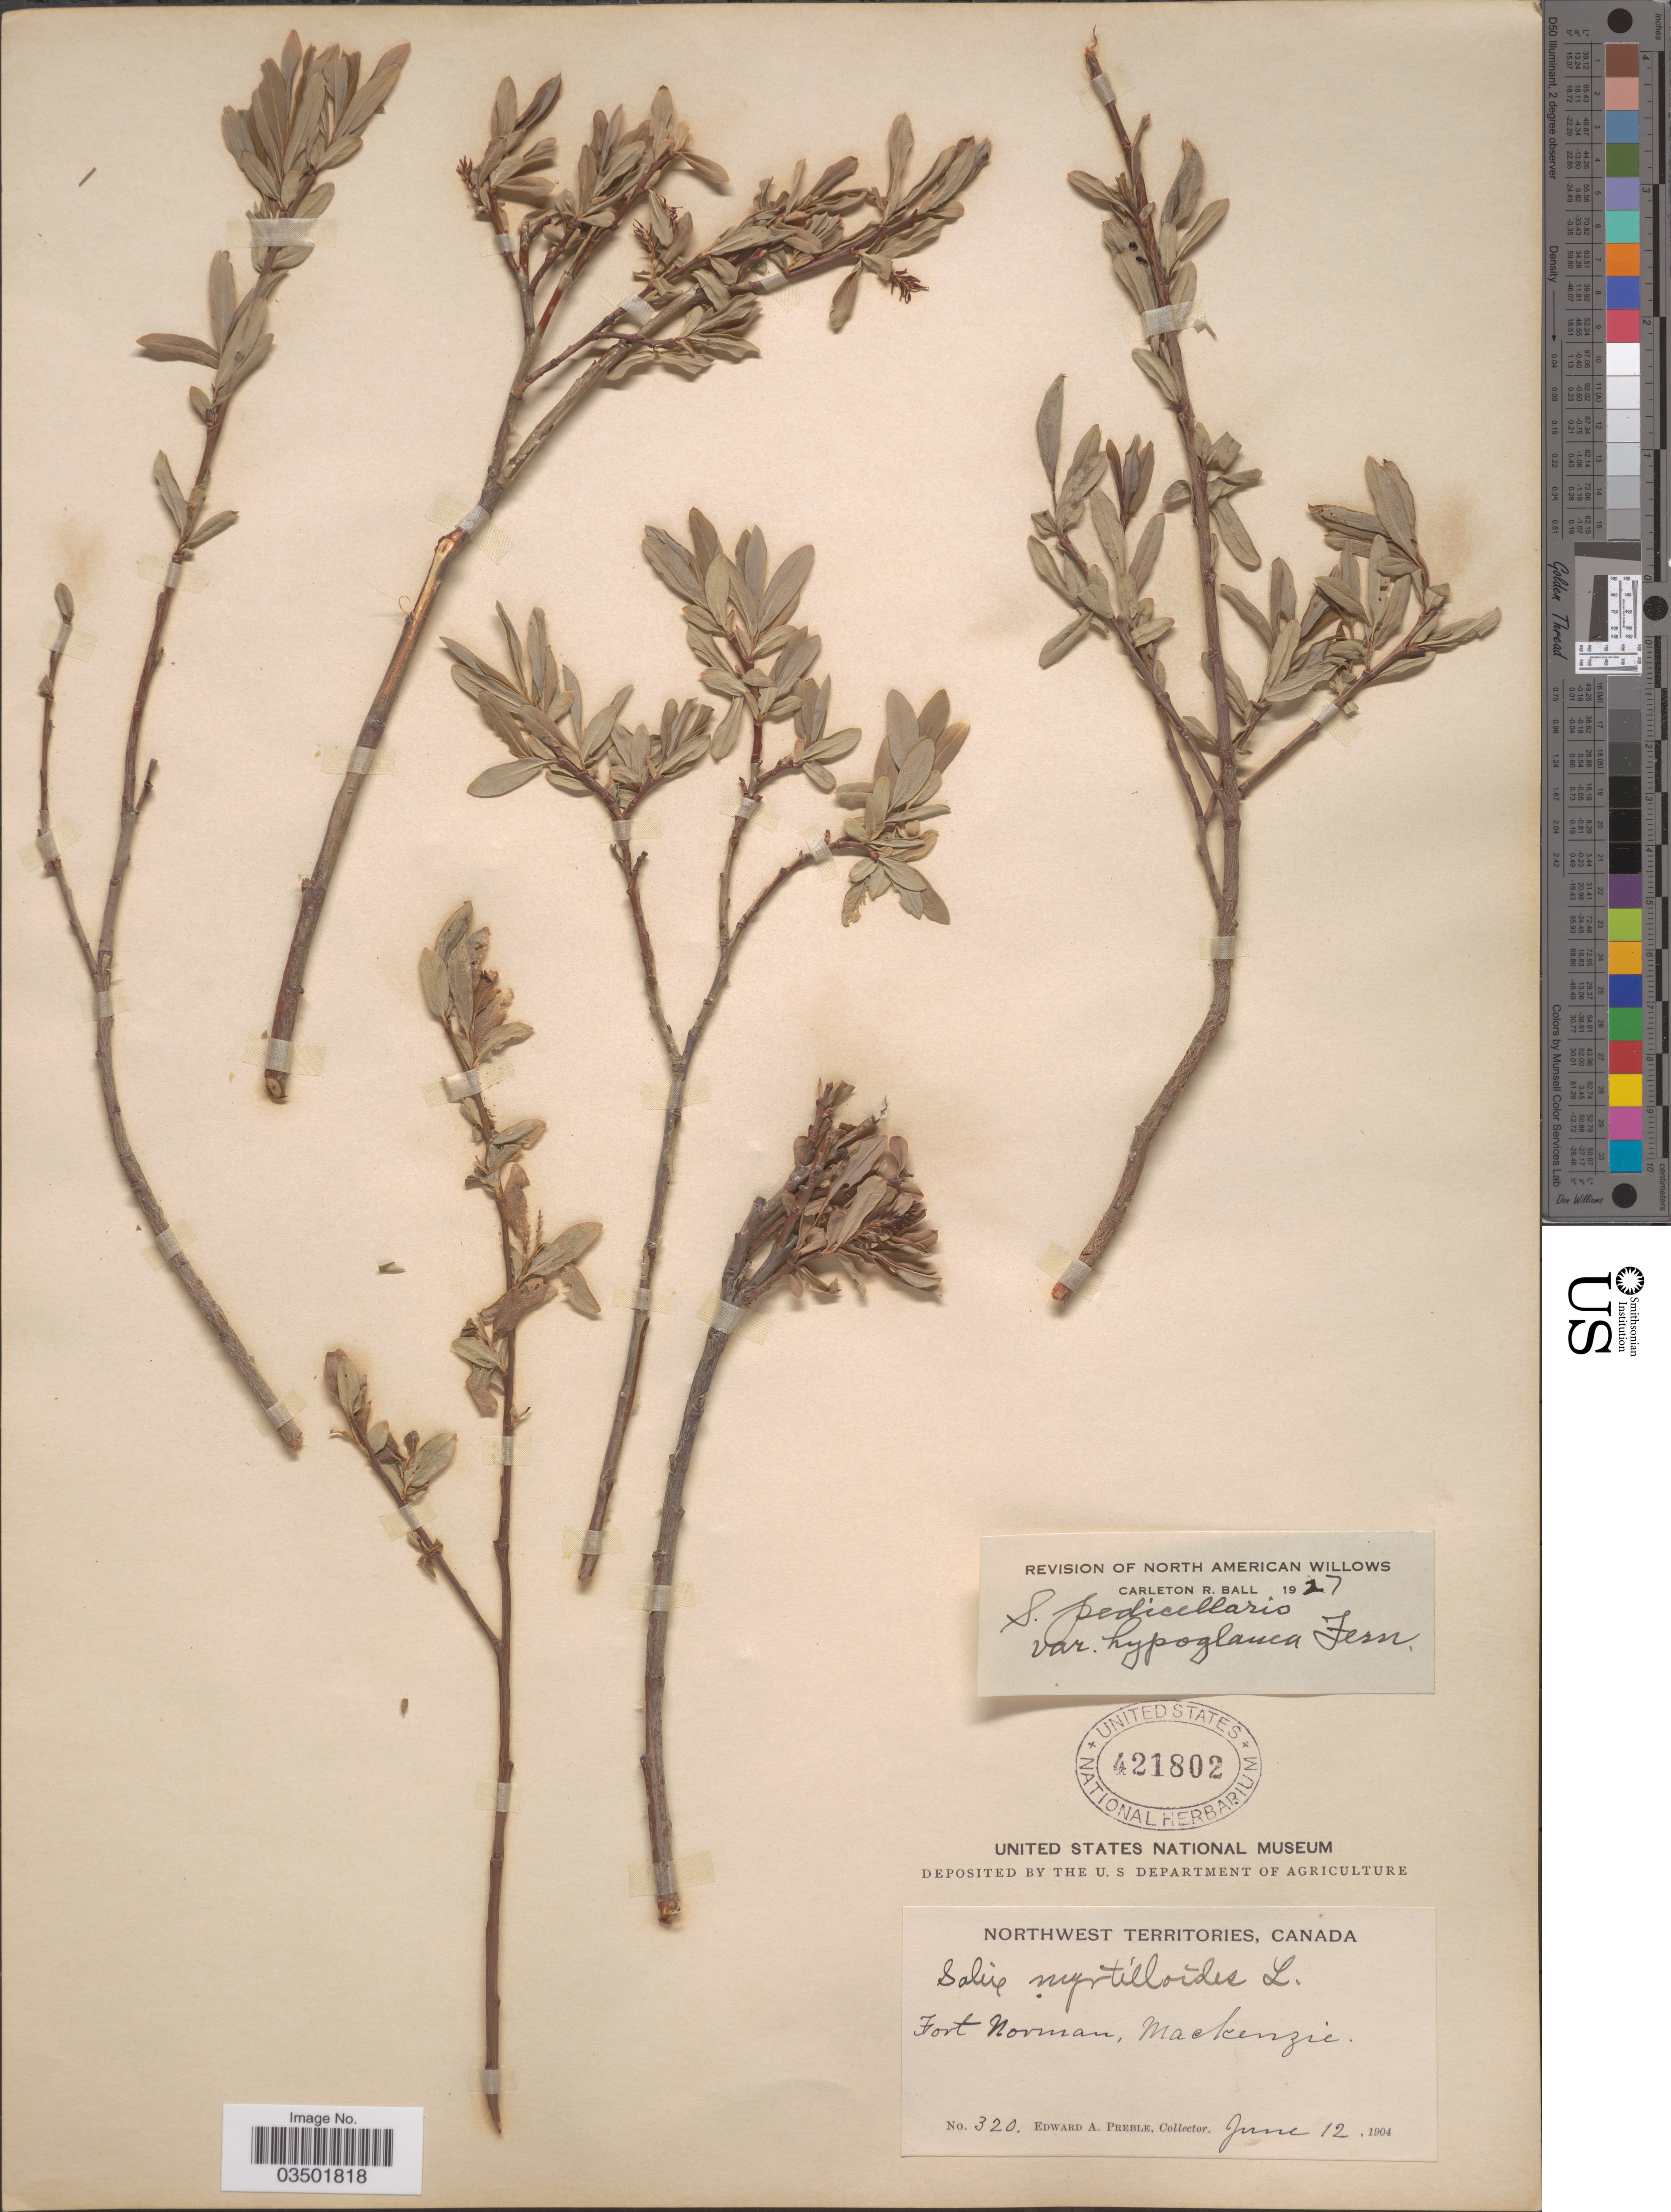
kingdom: Plantae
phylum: Tracheophyta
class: Magnoliopsida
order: Malpighiales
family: Salicaceae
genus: Salix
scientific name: Salix pedicellaris var. hypoglauca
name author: Fernald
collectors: E. Preble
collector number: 320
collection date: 1904-06-12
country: Canada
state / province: Northwest Territories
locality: Fort Norman, Mackenzie.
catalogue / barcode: US 421802